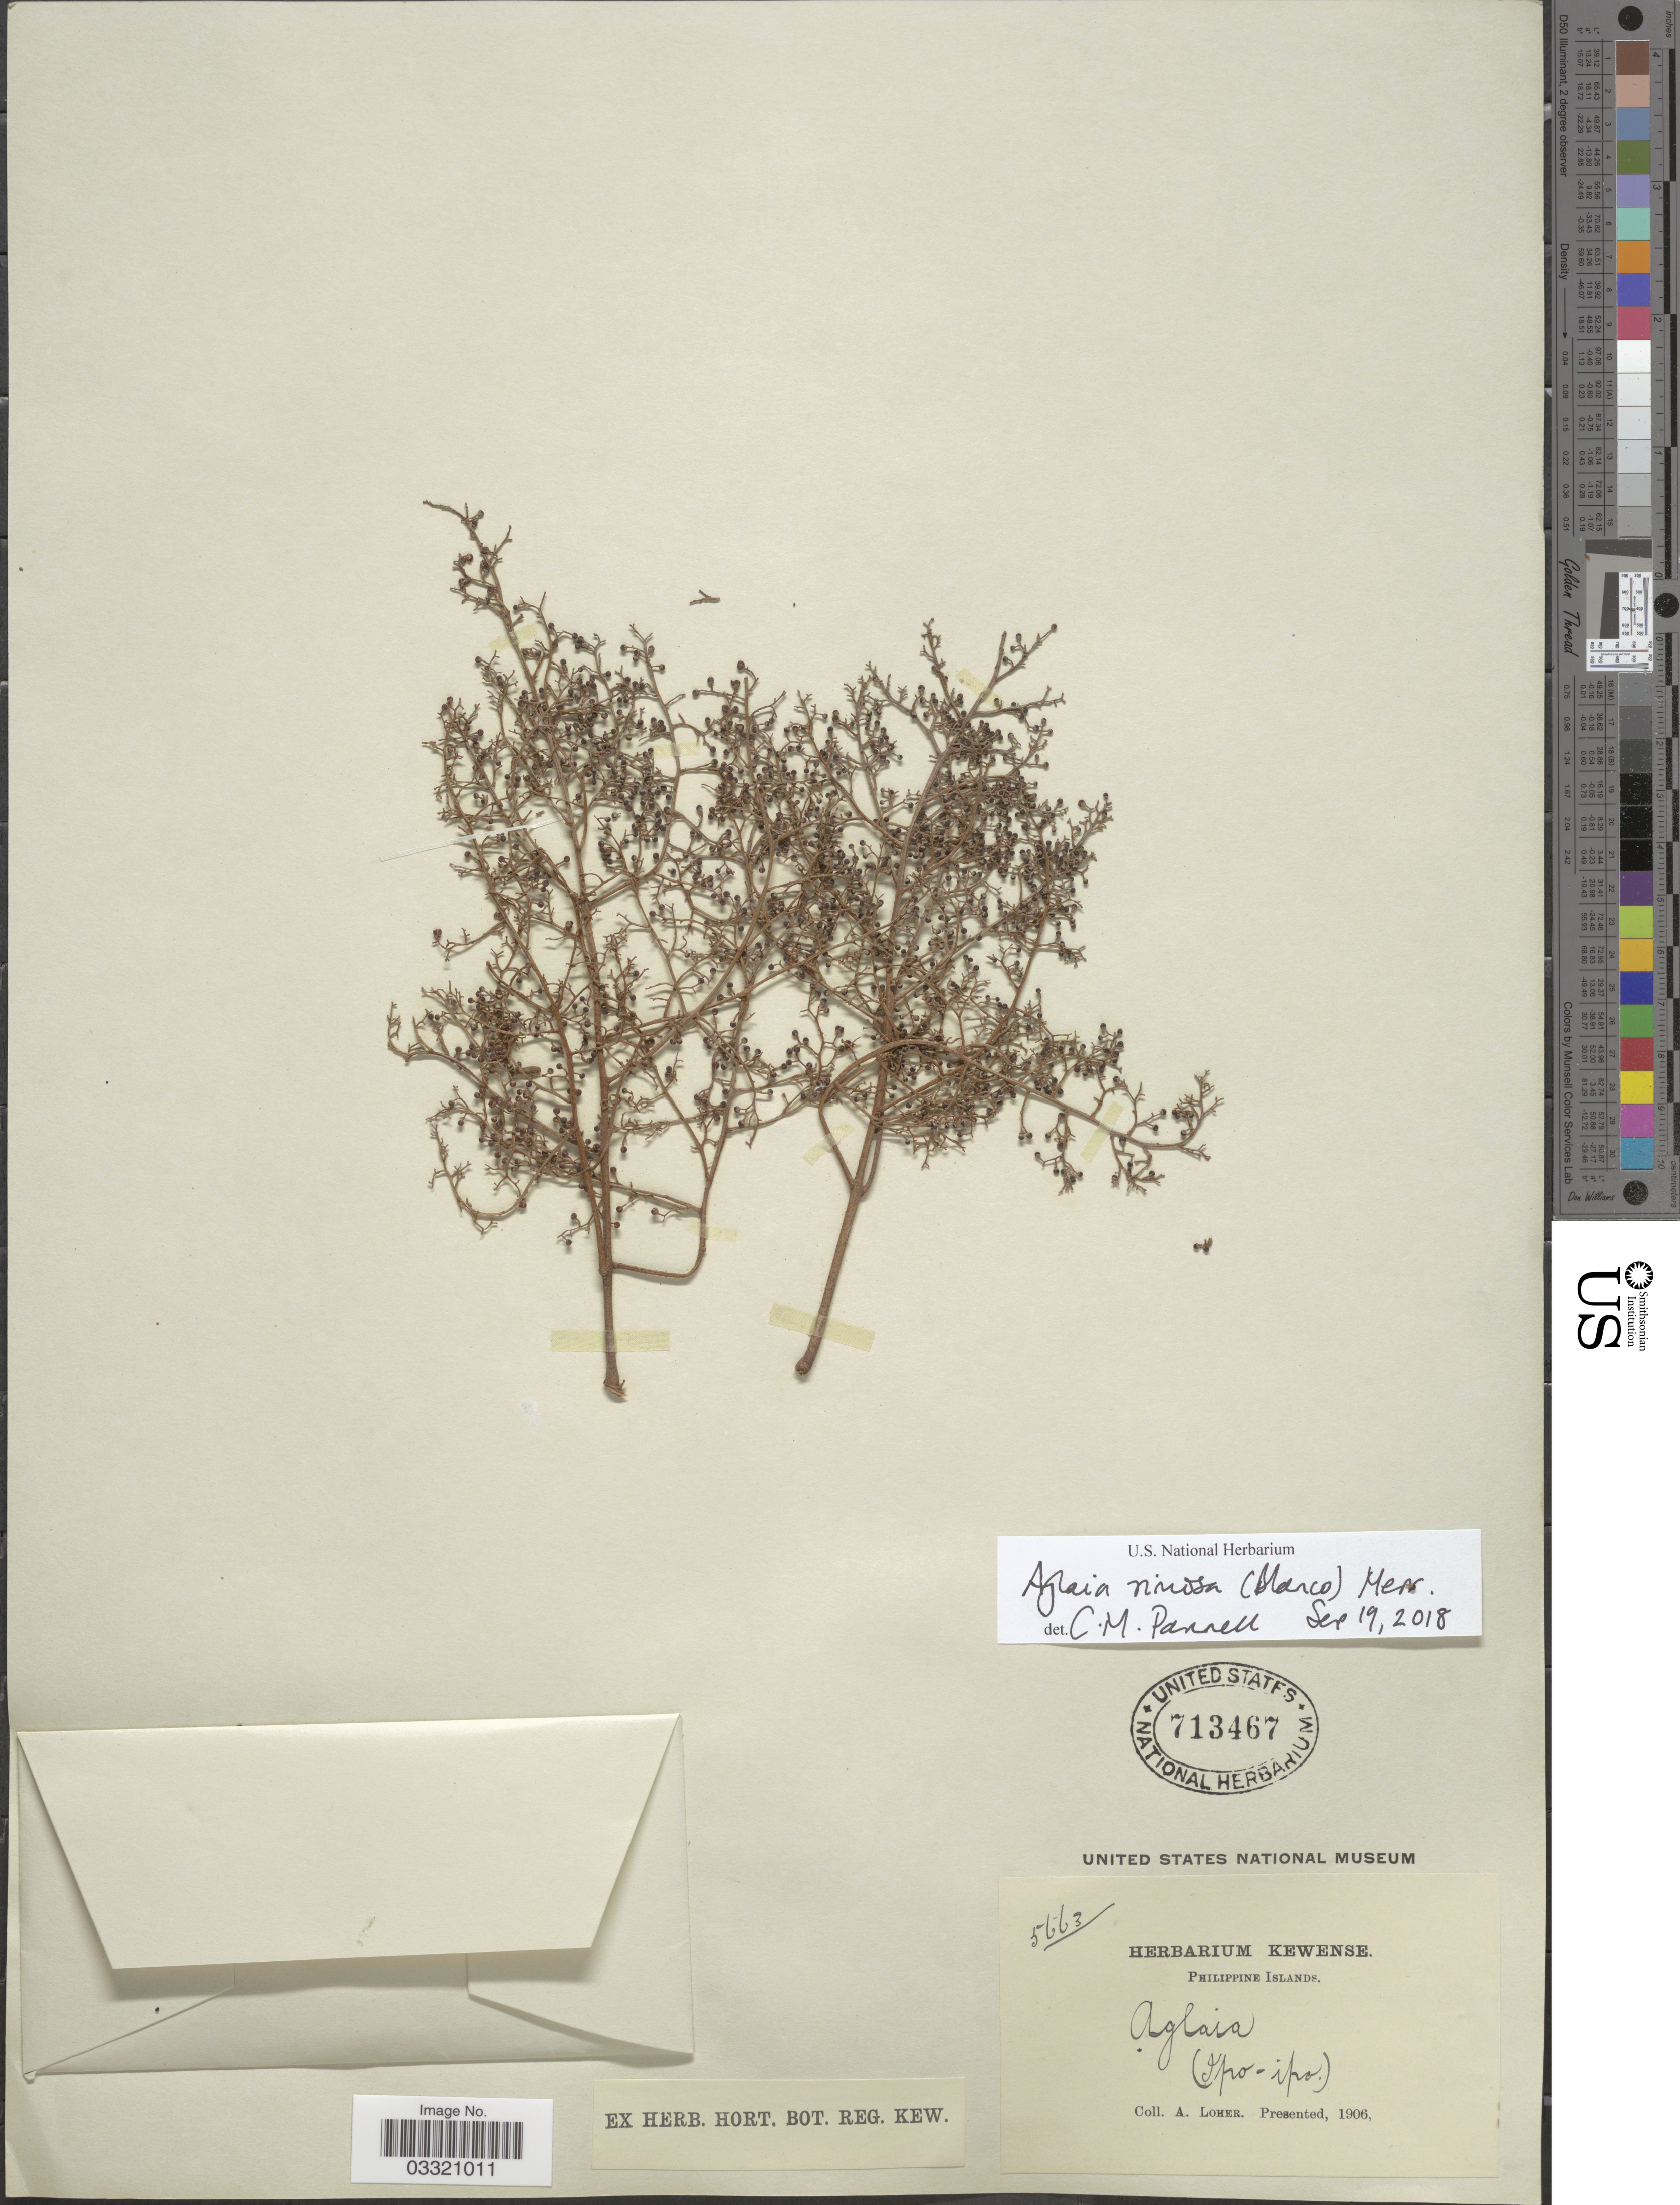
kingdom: Plantae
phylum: Tracheophyta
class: Magnoliopsida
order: Sapindales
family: Meliaceae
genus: Aglaia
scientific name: Aglaia rimosa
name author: (Blanco) Merr.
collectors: A. Loher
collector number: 5663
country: Philippines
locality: (Ipo-Ipo.)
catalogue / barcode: US 713467